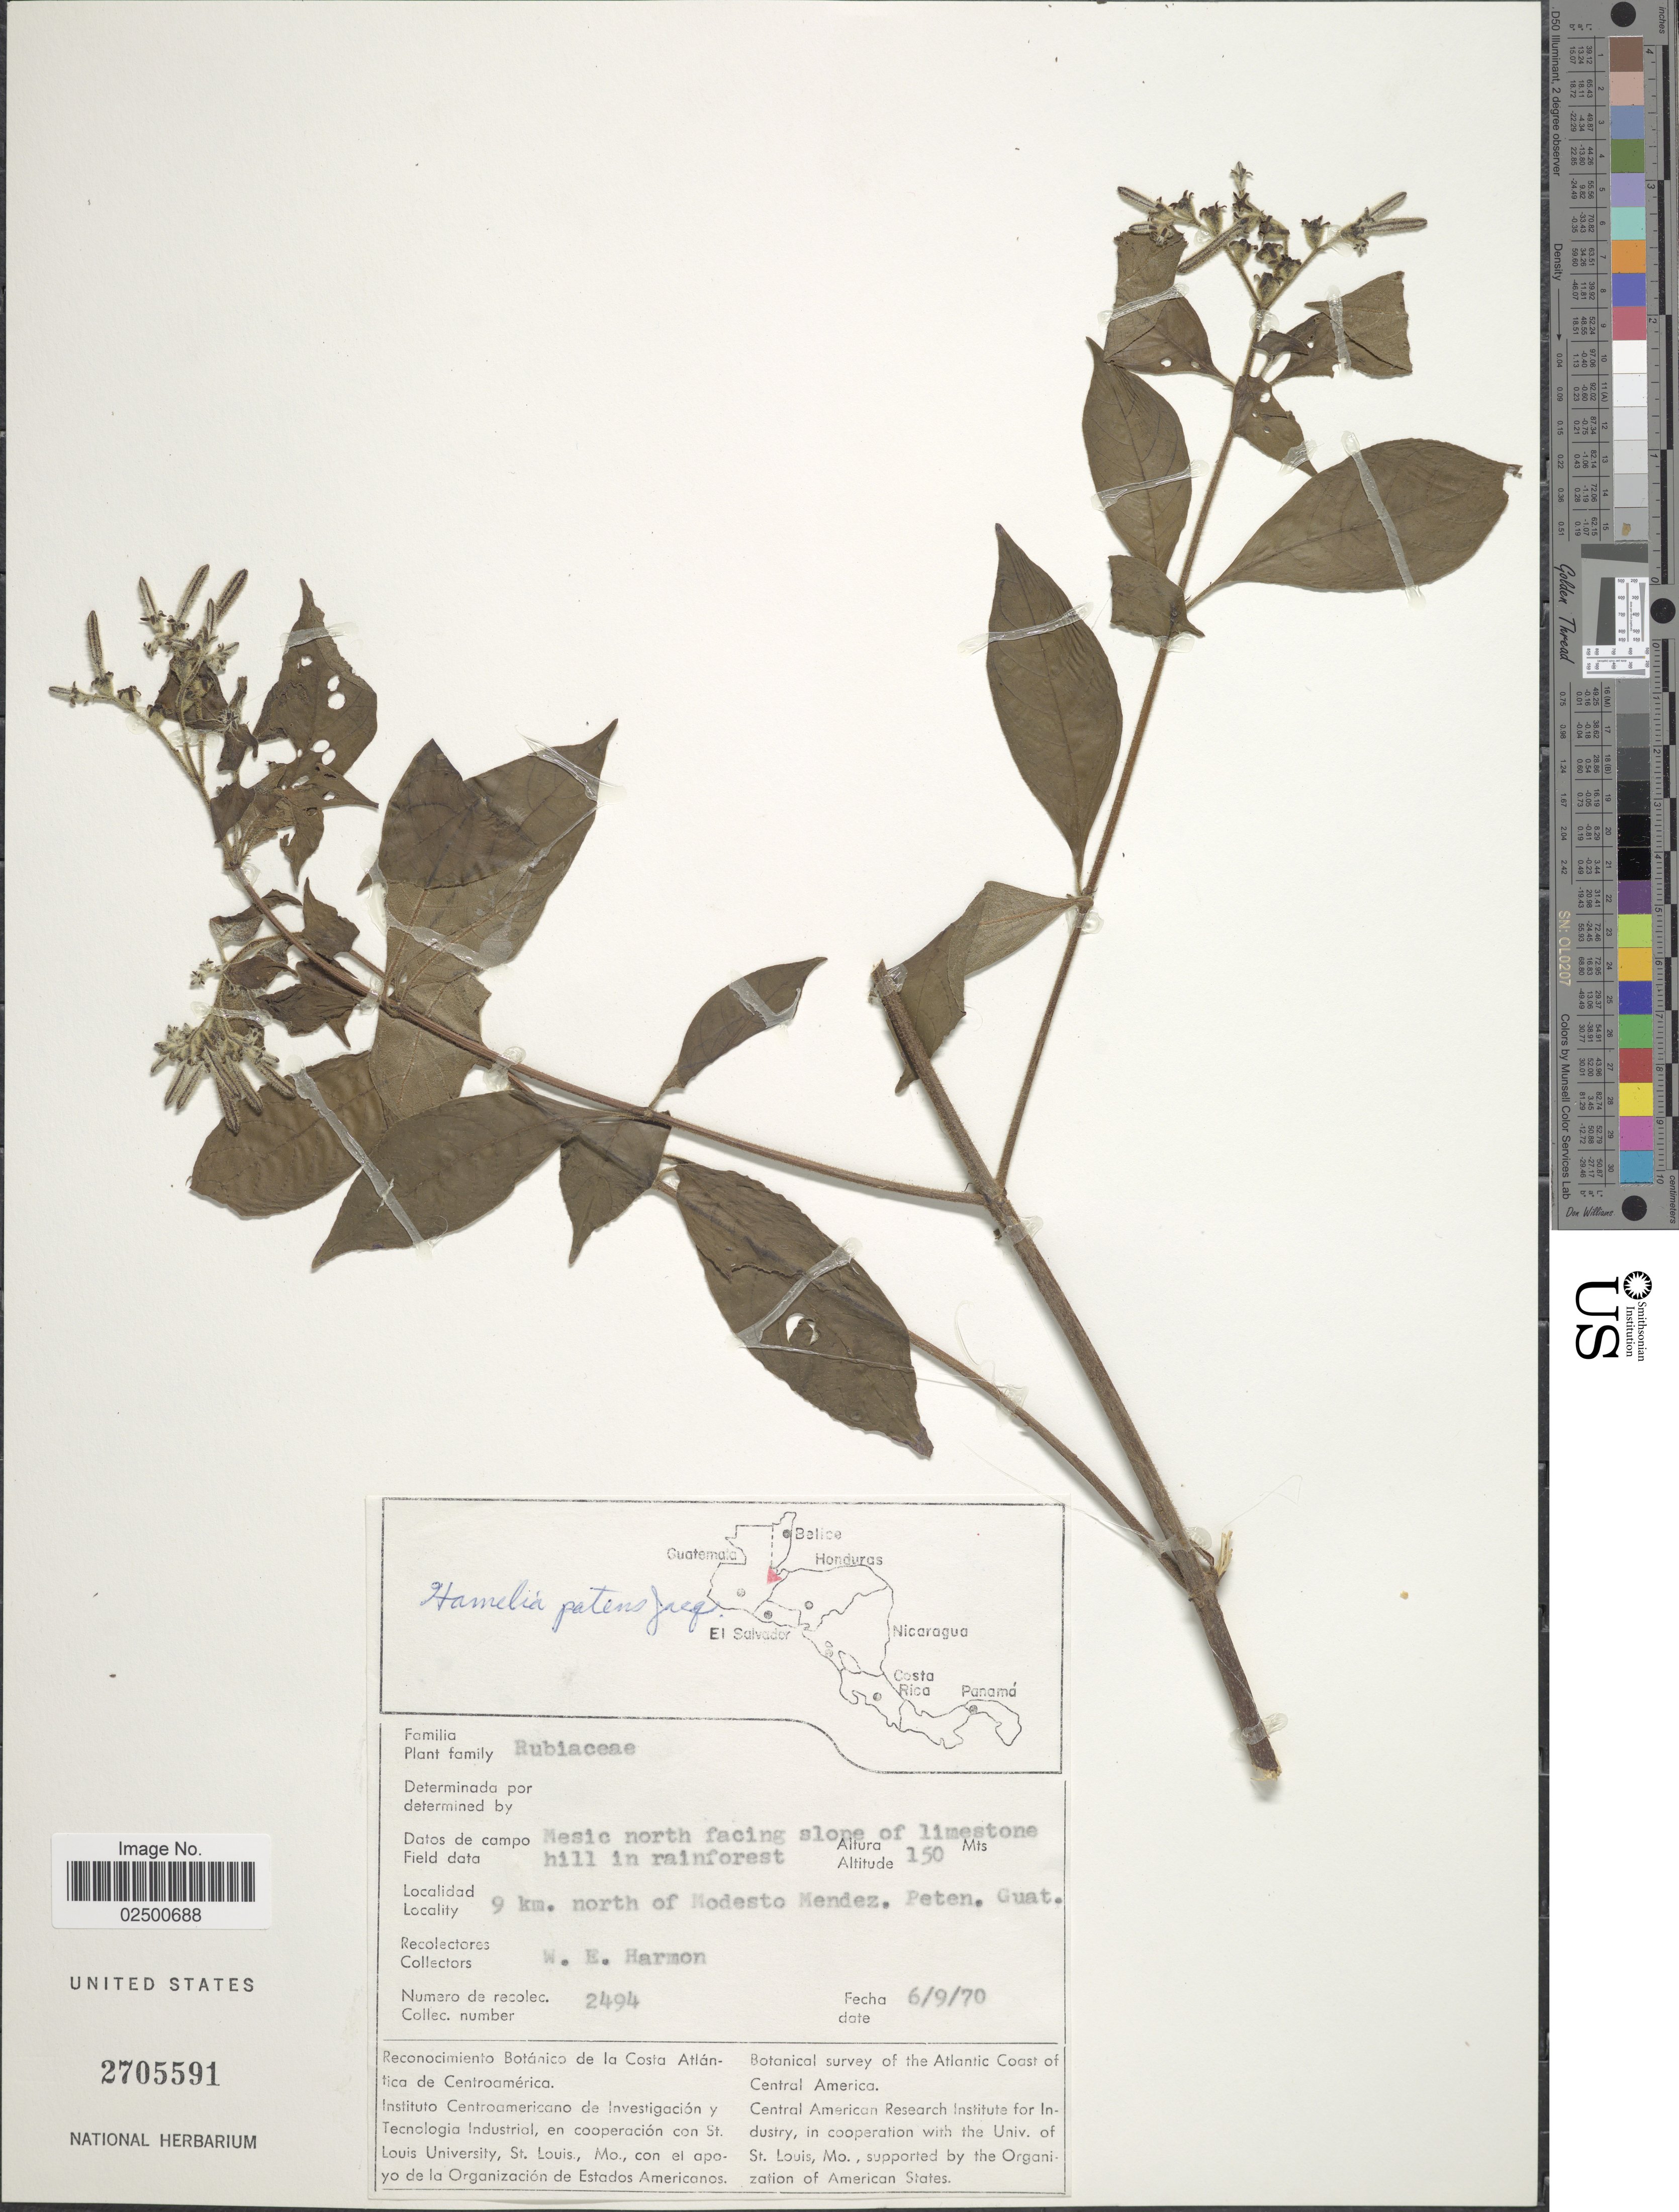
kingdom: Plantae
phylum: Tracheophyta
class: Magnoliopsida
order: Gentianales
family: Rubiaceae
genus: Hamelia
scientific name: Hamelia patens var. patens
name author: Jacq.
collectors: W. E. Harmon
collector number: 2494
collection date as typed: Transcribed d/m/y: 6/9/70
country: Guatemala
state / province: El Petén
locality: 9 km. north of Modesto Mendez. Peten.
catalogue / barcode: US 2705591